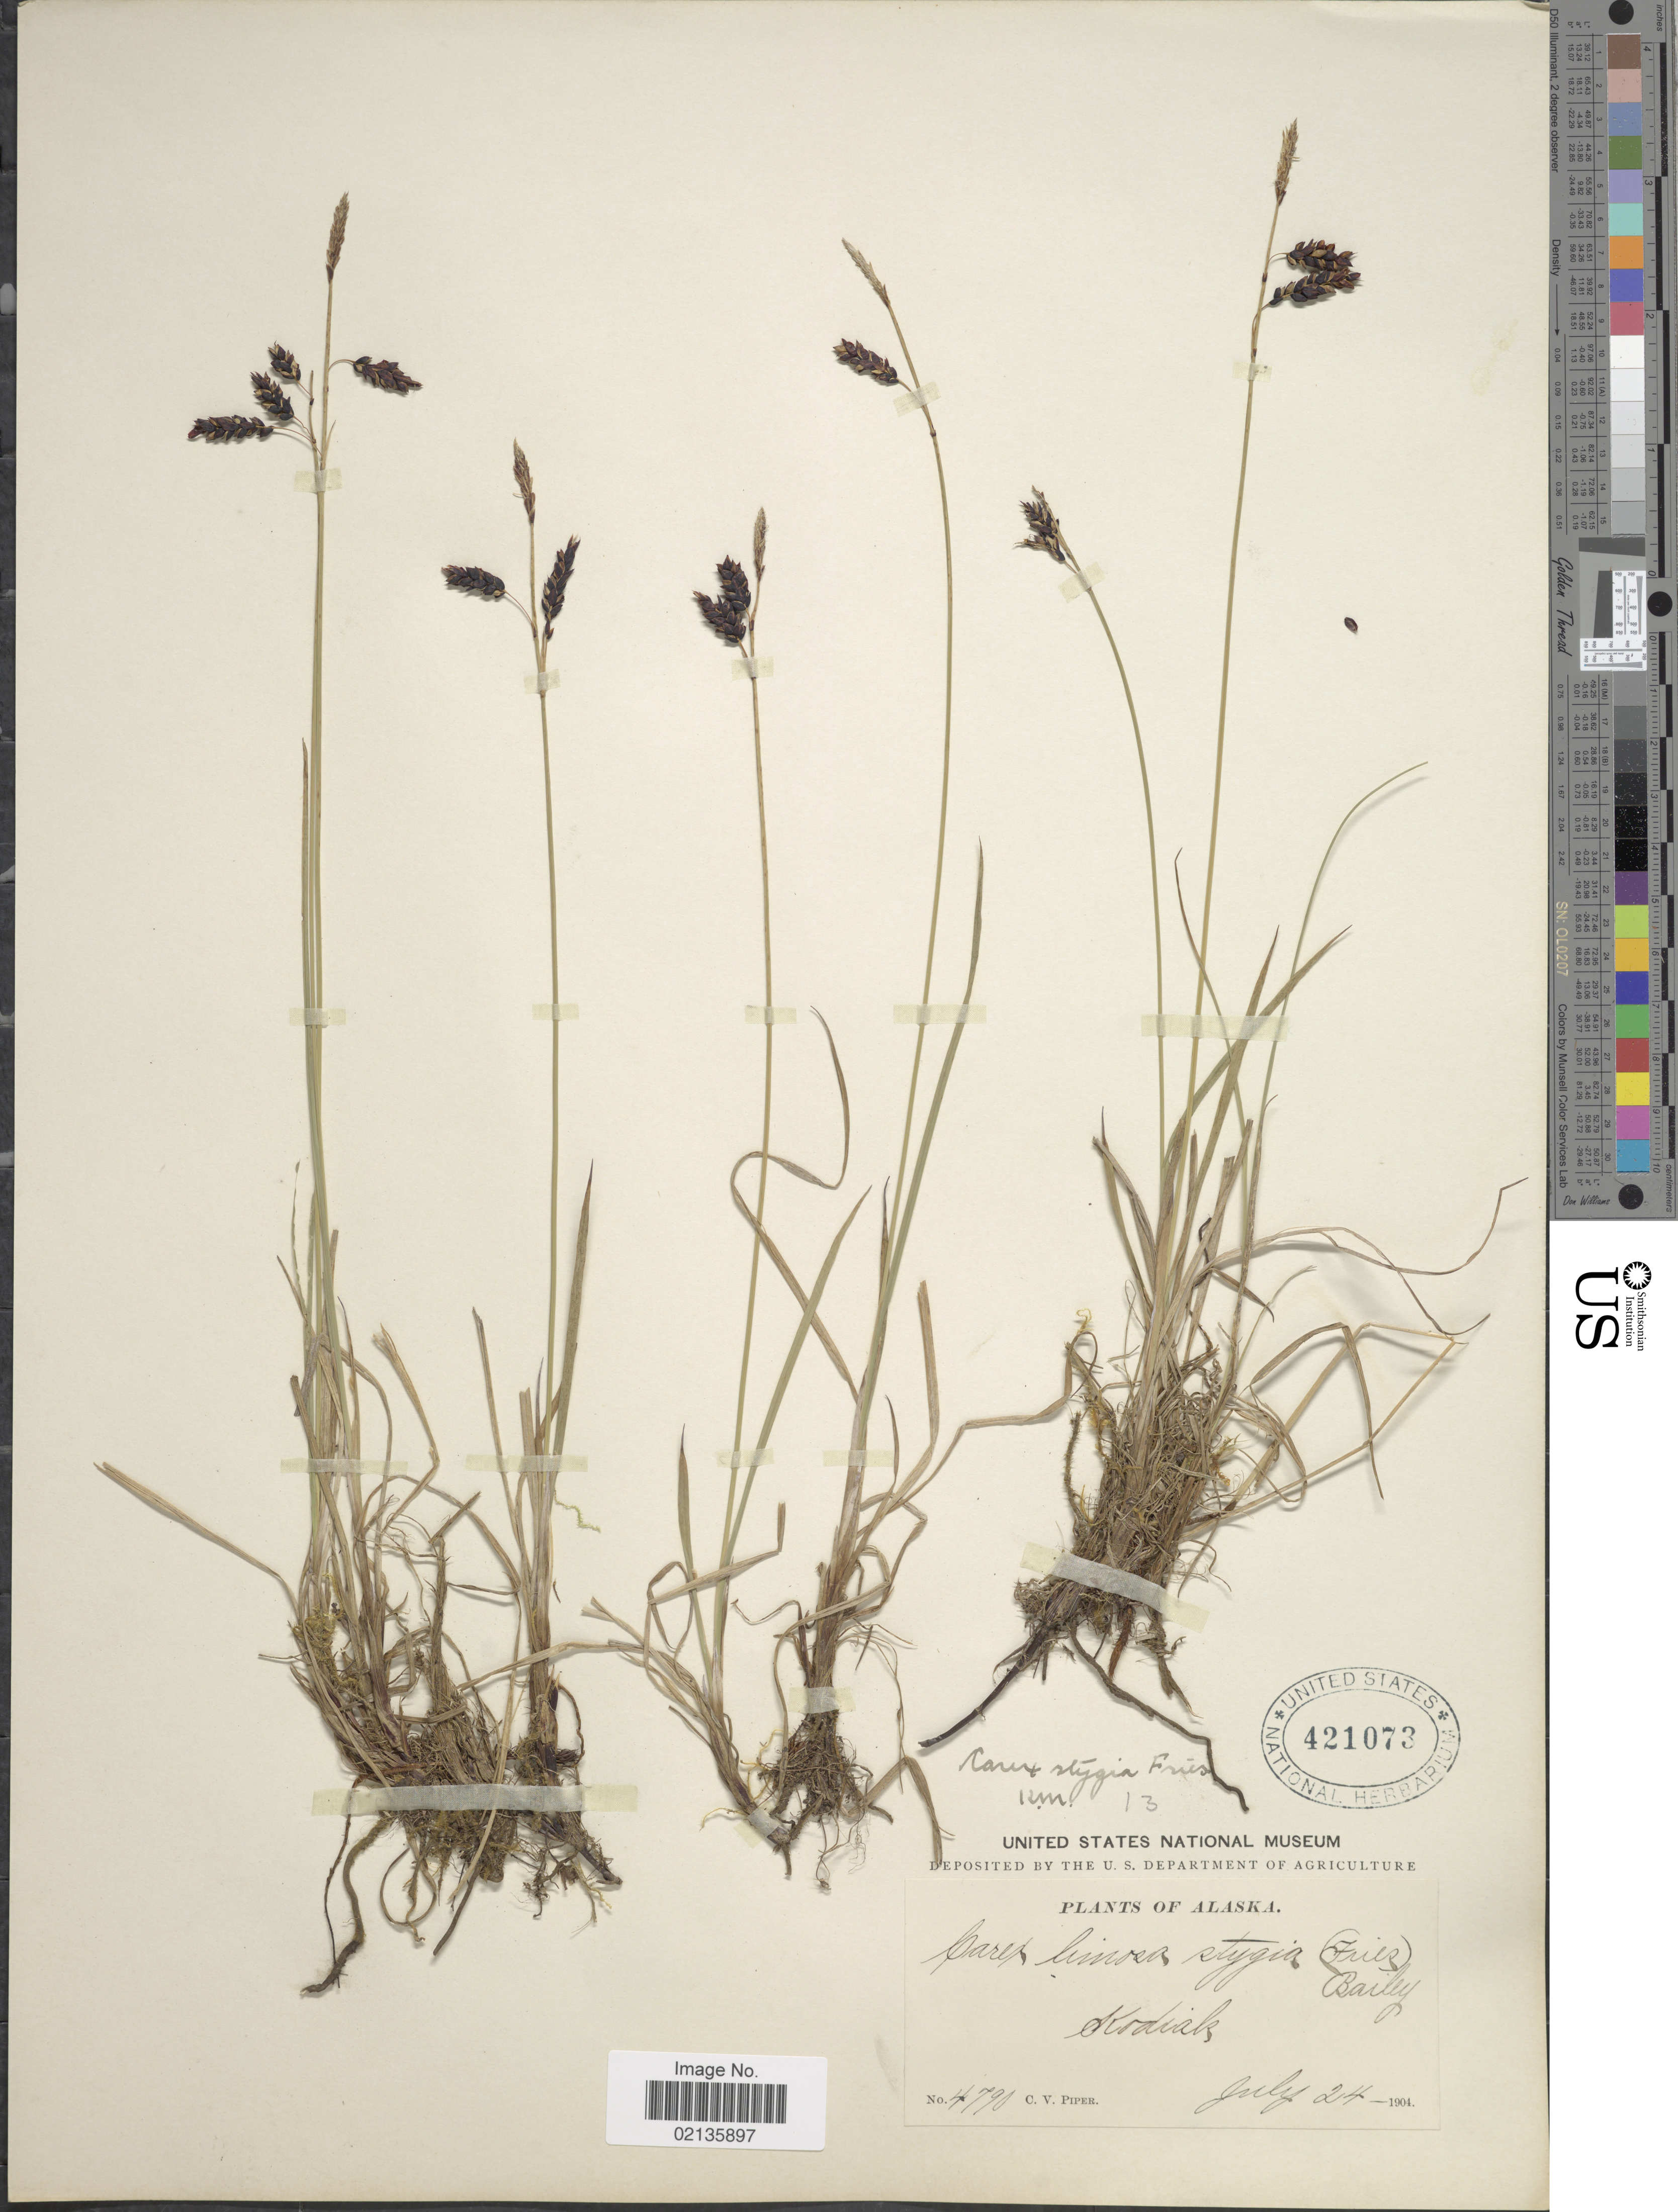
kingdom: Plantae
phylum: Tracheophyta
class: Liliopsida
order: Poales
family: Cyperaceae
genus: Carex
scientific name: Carex x stygia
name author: Fr.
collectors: C. V. Piper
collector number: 4790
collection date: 1904-07-24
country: United States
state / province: Alaska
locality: Kodiak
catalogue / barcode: US 421073